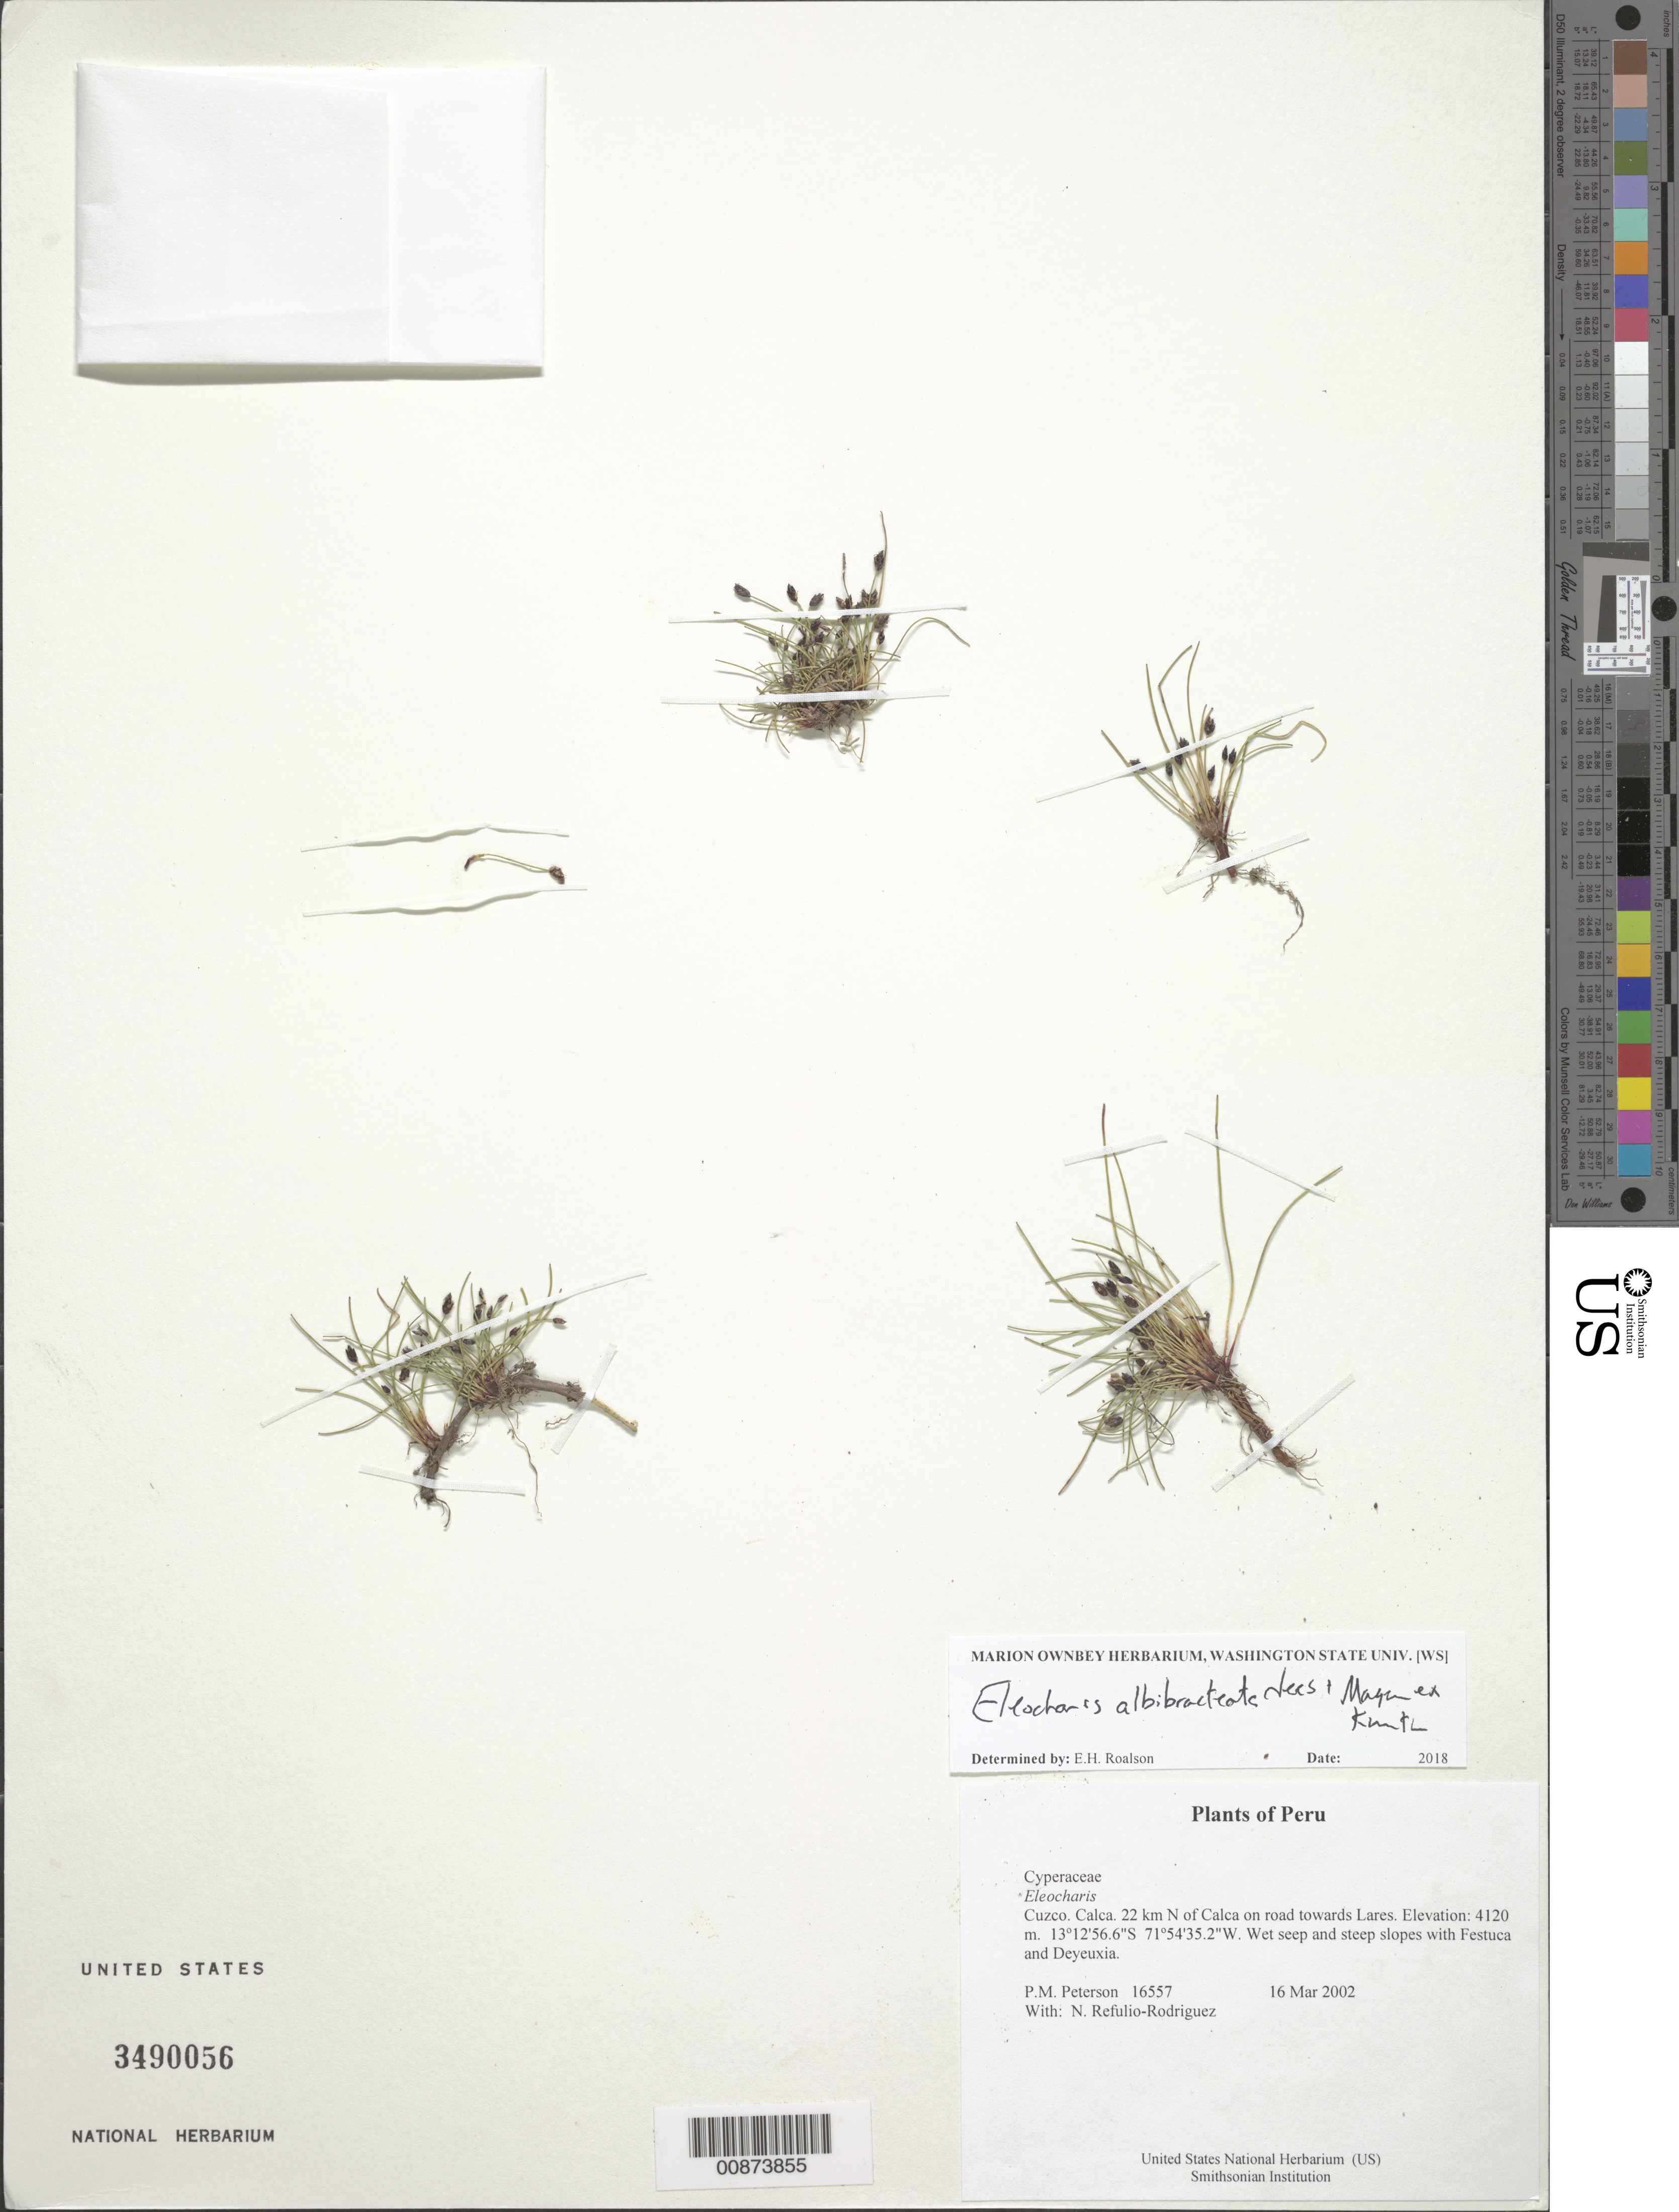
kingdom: Plantae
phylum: Tracheophyta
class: Liliopsida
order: Poales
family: Cyperaceae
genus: Eleocharis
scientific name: Eleocharis albibracteata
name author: Nees & Meyen ex Kunth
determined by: Roalson, E. H.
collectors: P. M. Peterson & N. Refulio-Rodríguez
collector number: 16557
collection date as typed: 16 Mar 2002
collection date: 2002-03-16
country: Peru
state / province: Cusco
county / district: Calca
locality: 22 km N of Calca on road towards Lares.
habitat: Wet seep and steep slopes with ~Festuca and Deyeuxia~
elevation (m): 4120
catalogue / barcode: US 3490056